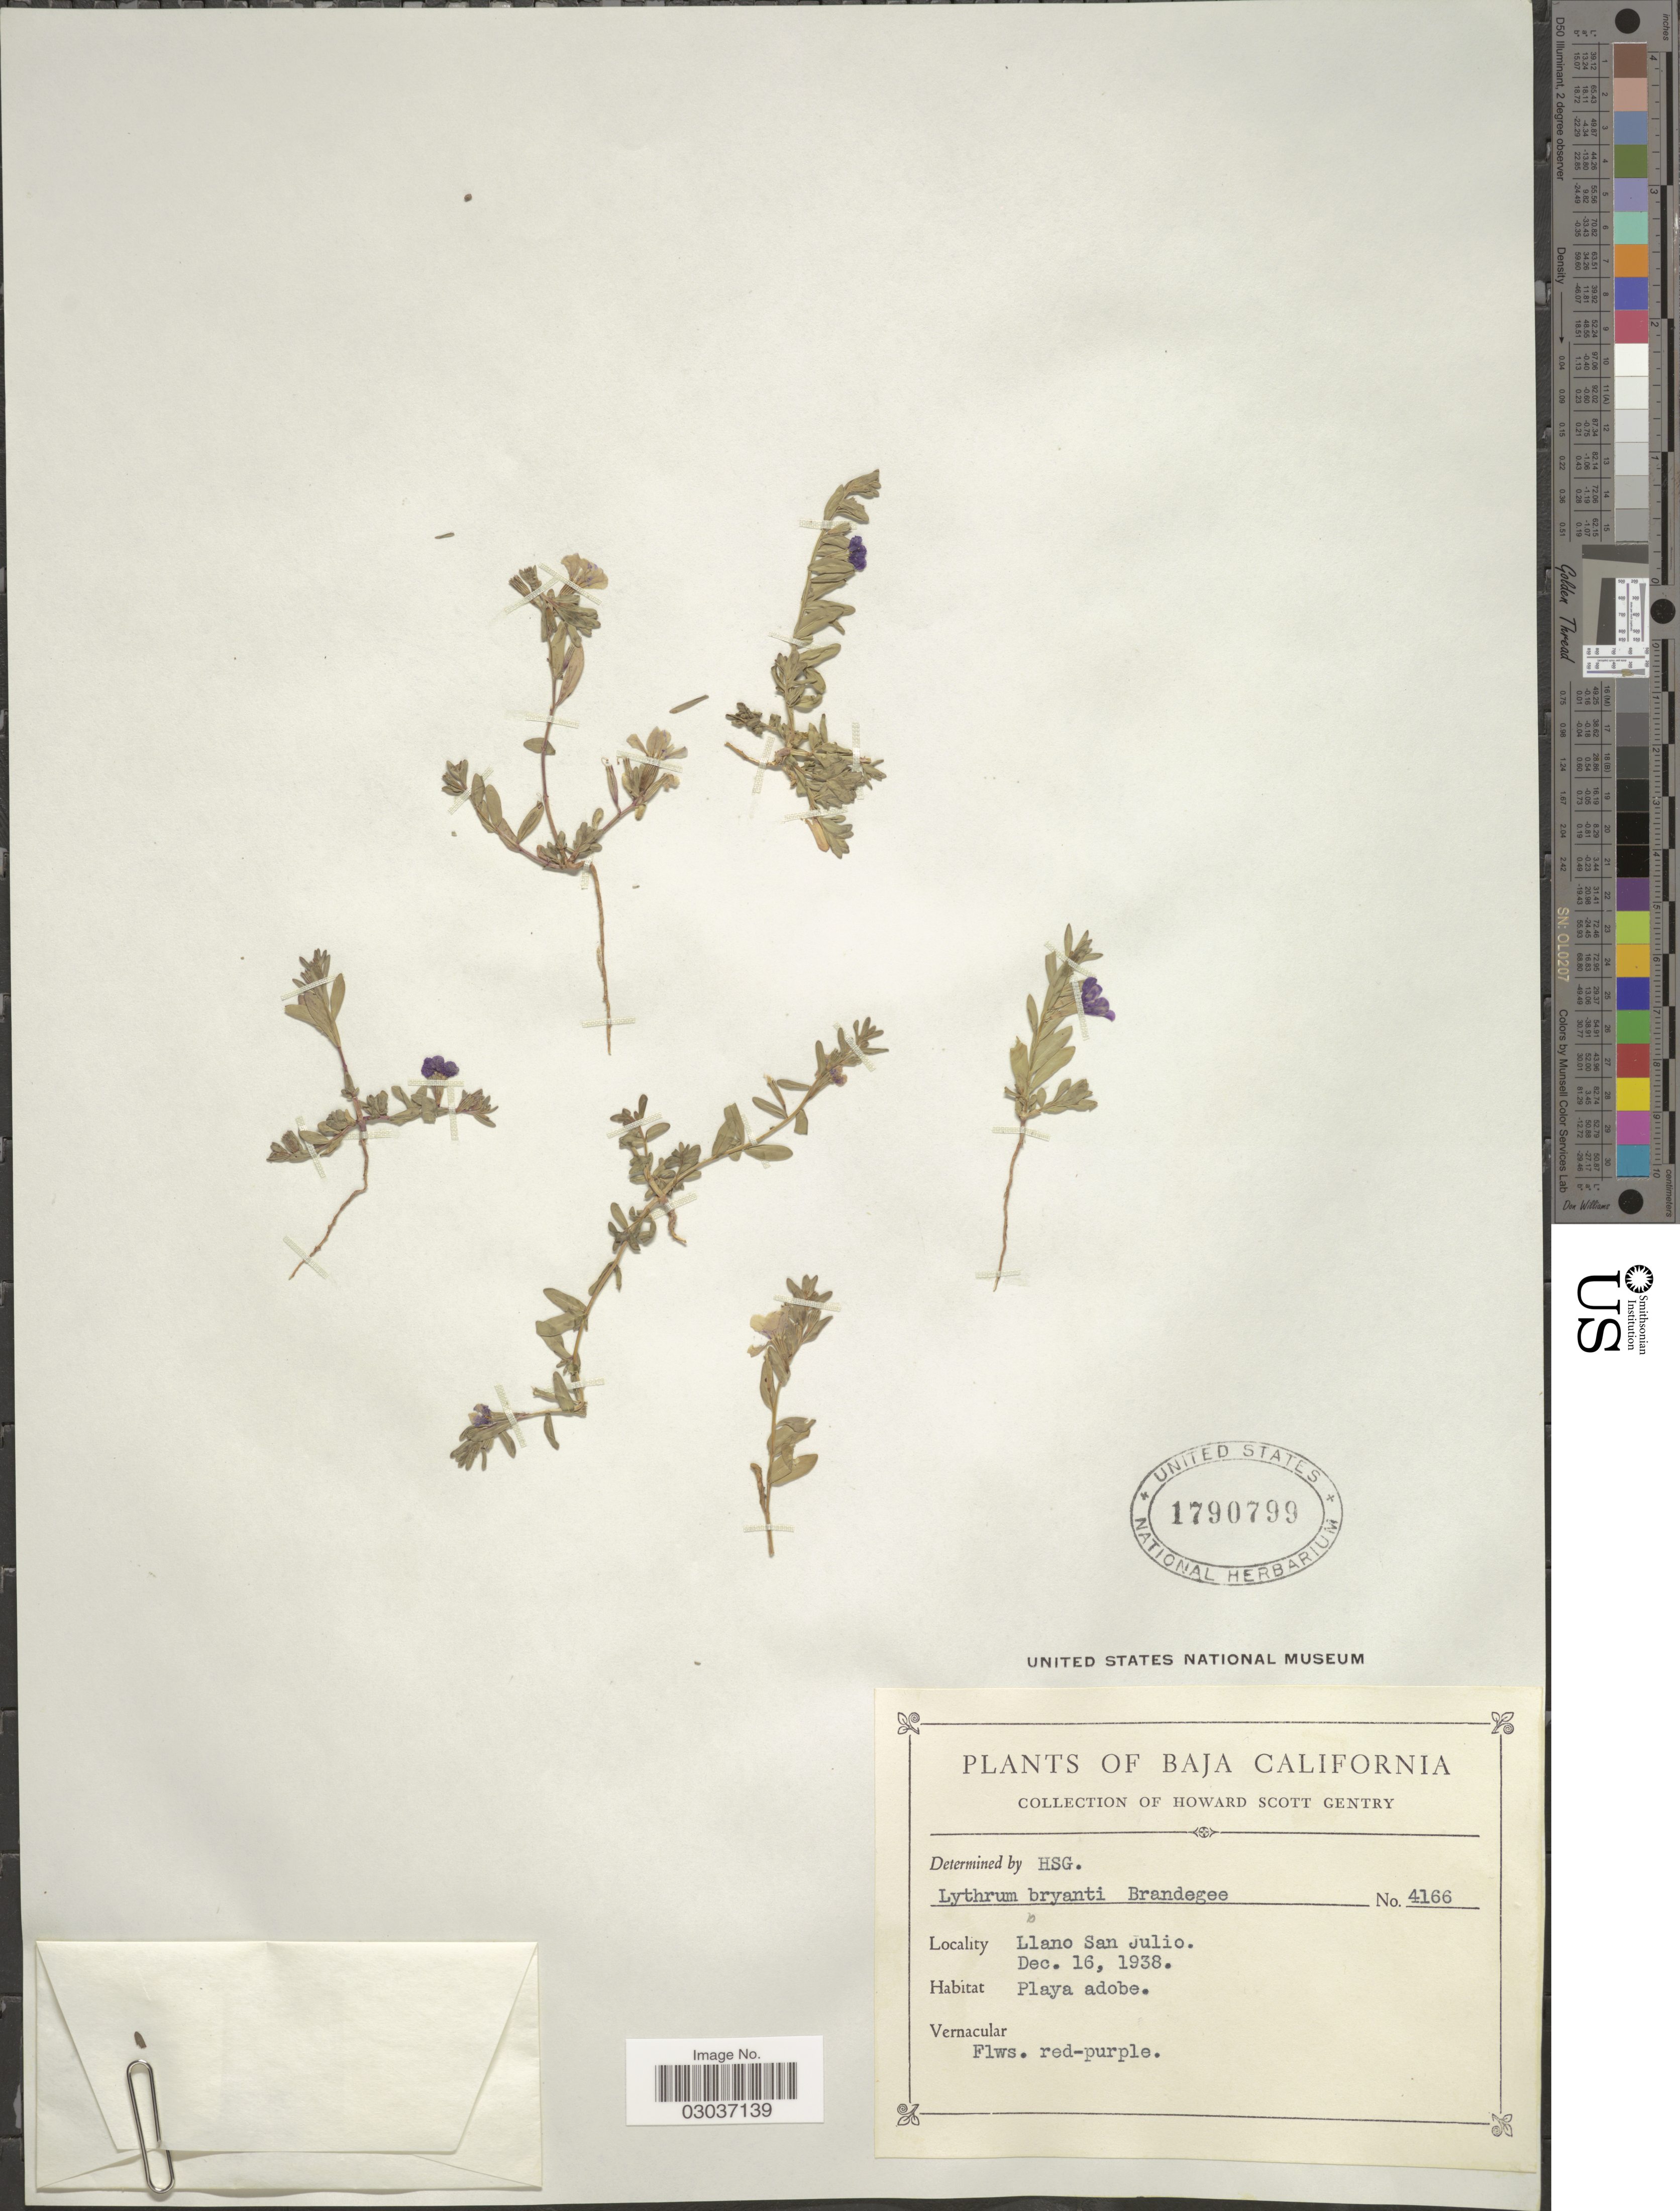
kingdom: Plantae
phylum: Tracheophyta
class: Magnoliopsida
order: Myrtales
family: Lythraceae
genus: Lythrum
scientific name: Lythrum bryantii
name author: Brandegee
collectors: H. S. Gentry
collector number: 4166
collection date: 1938-12-16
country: Mexico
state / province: Baja California Sur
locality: Llano San Julio.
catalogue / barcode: US 1790799